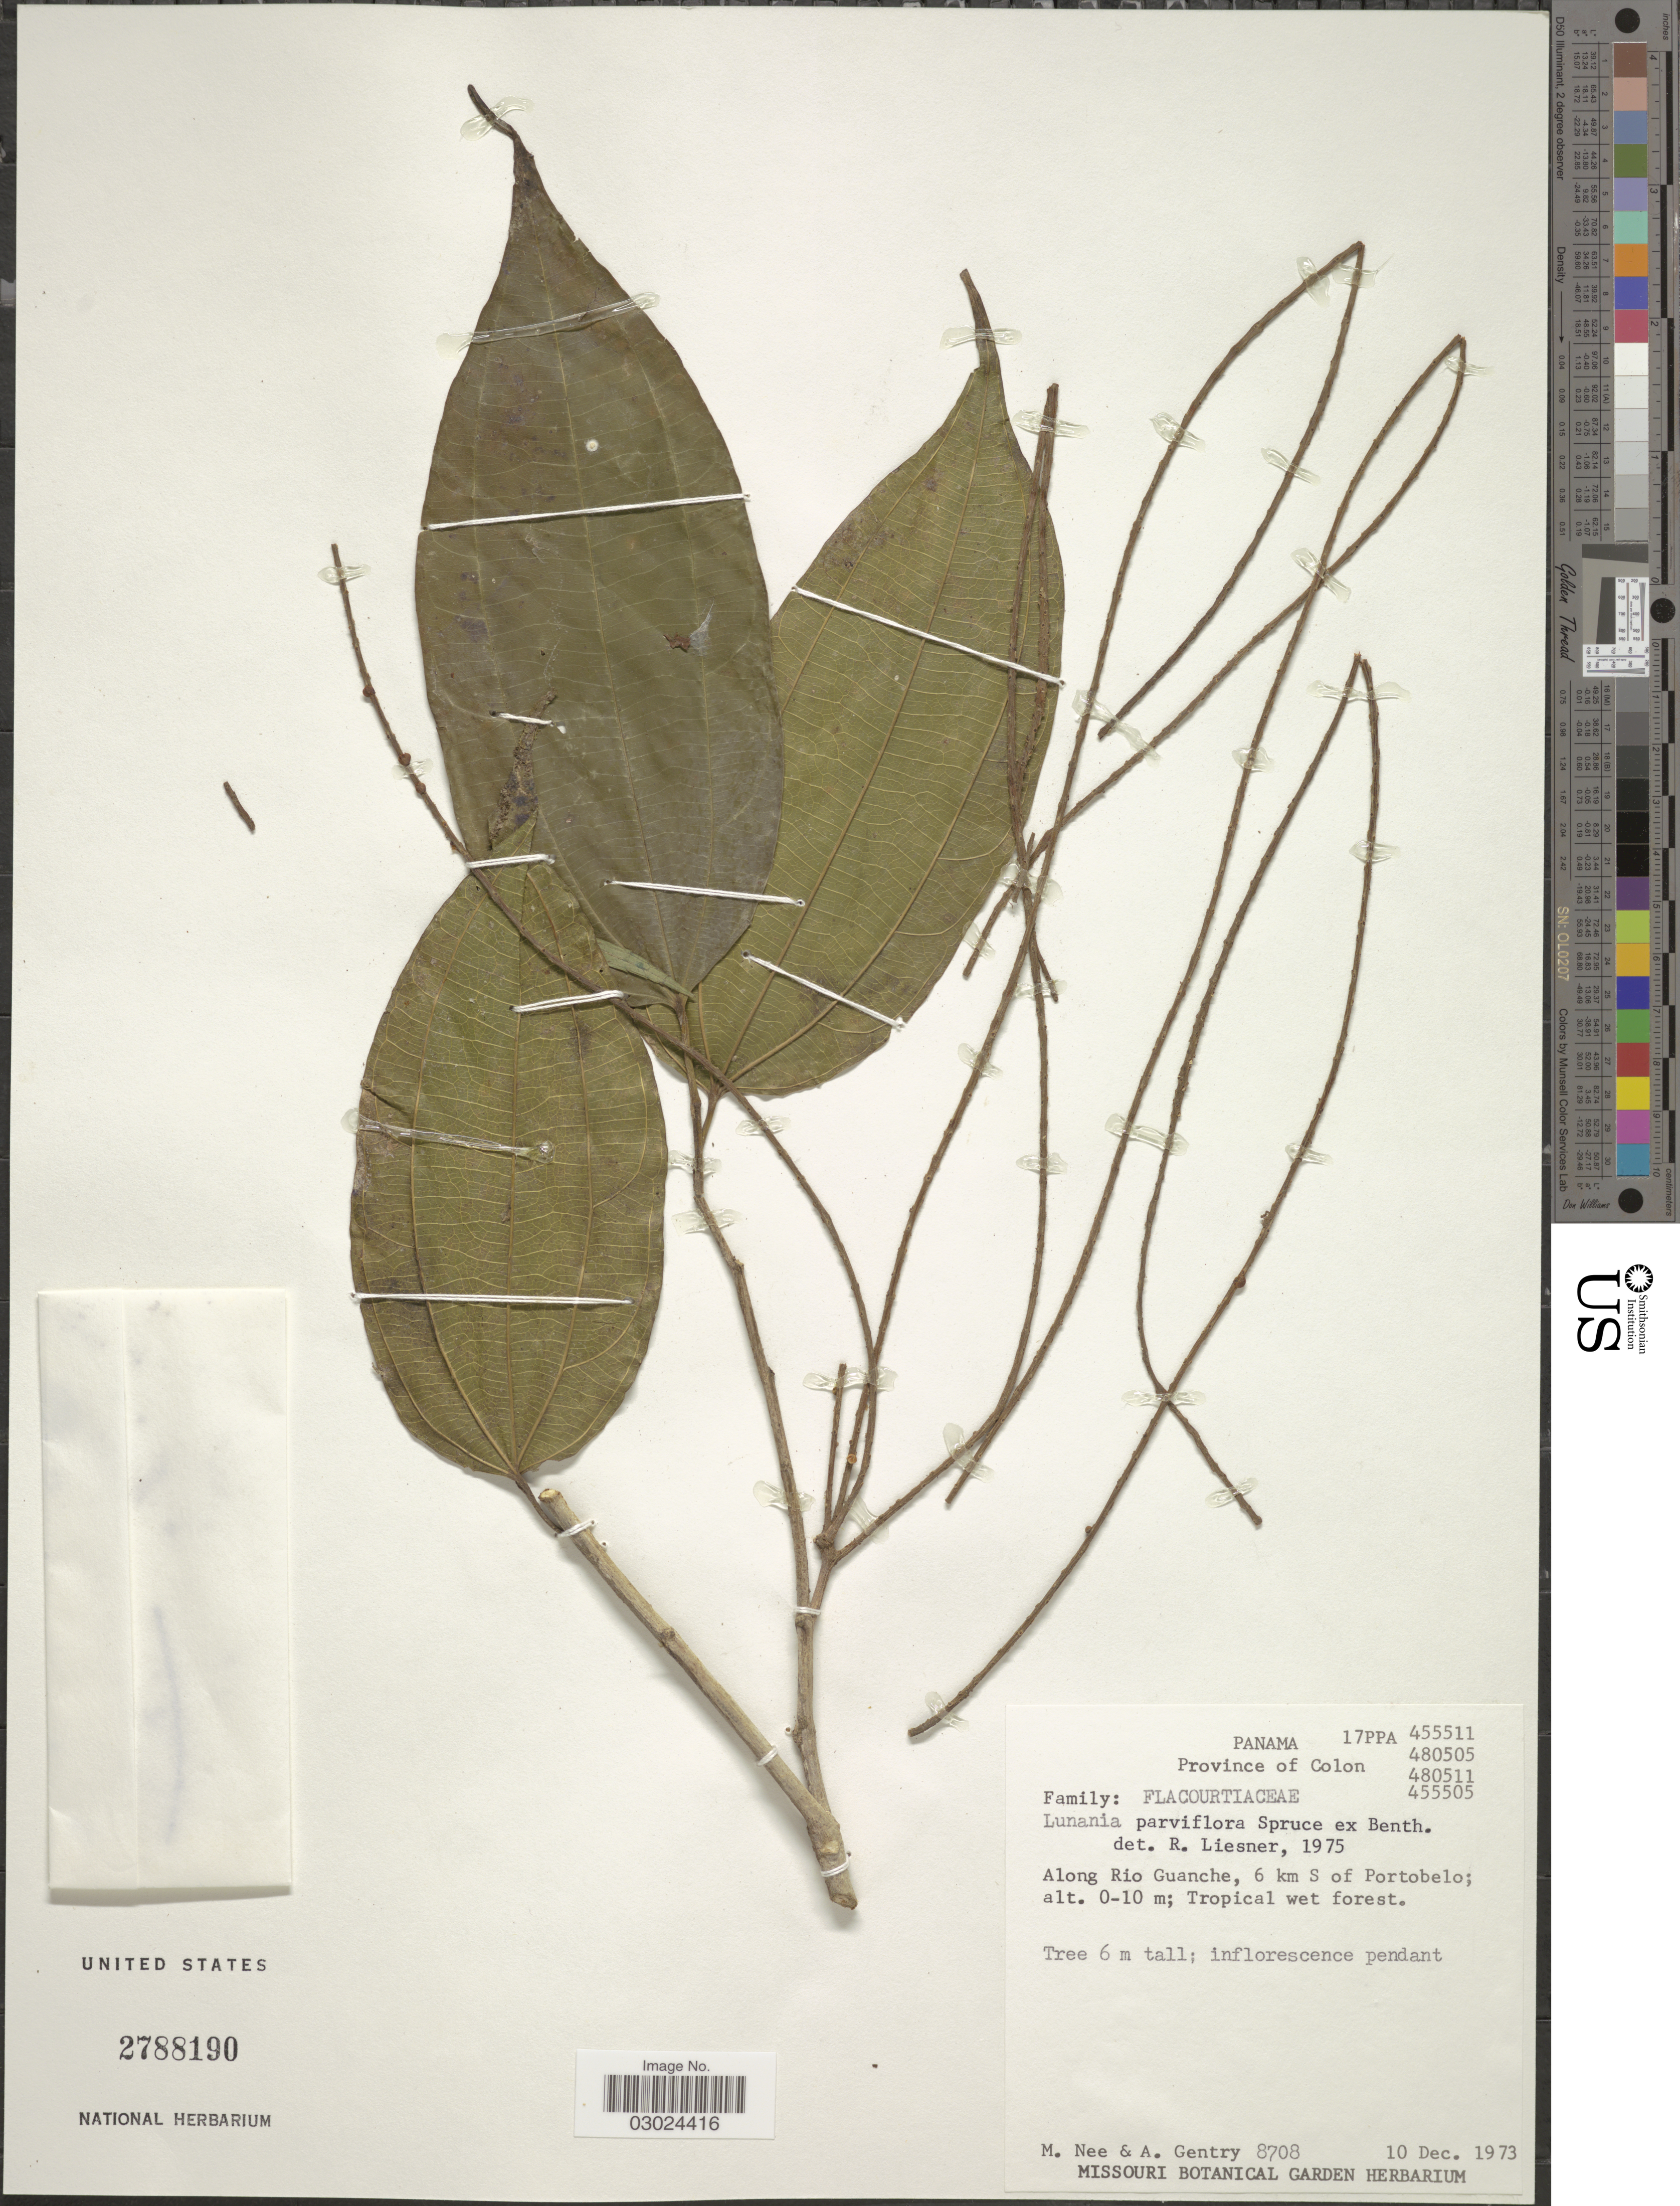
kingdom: Plantae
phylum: Tracheophyta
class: Magnoliopsida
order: Malpighiales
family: Salicaceae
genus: Lunania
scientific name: Lunania parviflora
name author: Spruce ex Benth.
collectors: M. Nee & A. H. Gentry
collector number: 8708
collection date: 1973-12-10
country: Panama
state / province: Colón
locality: Province of Colon. Along Rio Guanche, 6 km S of Portobelo.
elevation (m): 0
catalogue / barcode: US 2788190